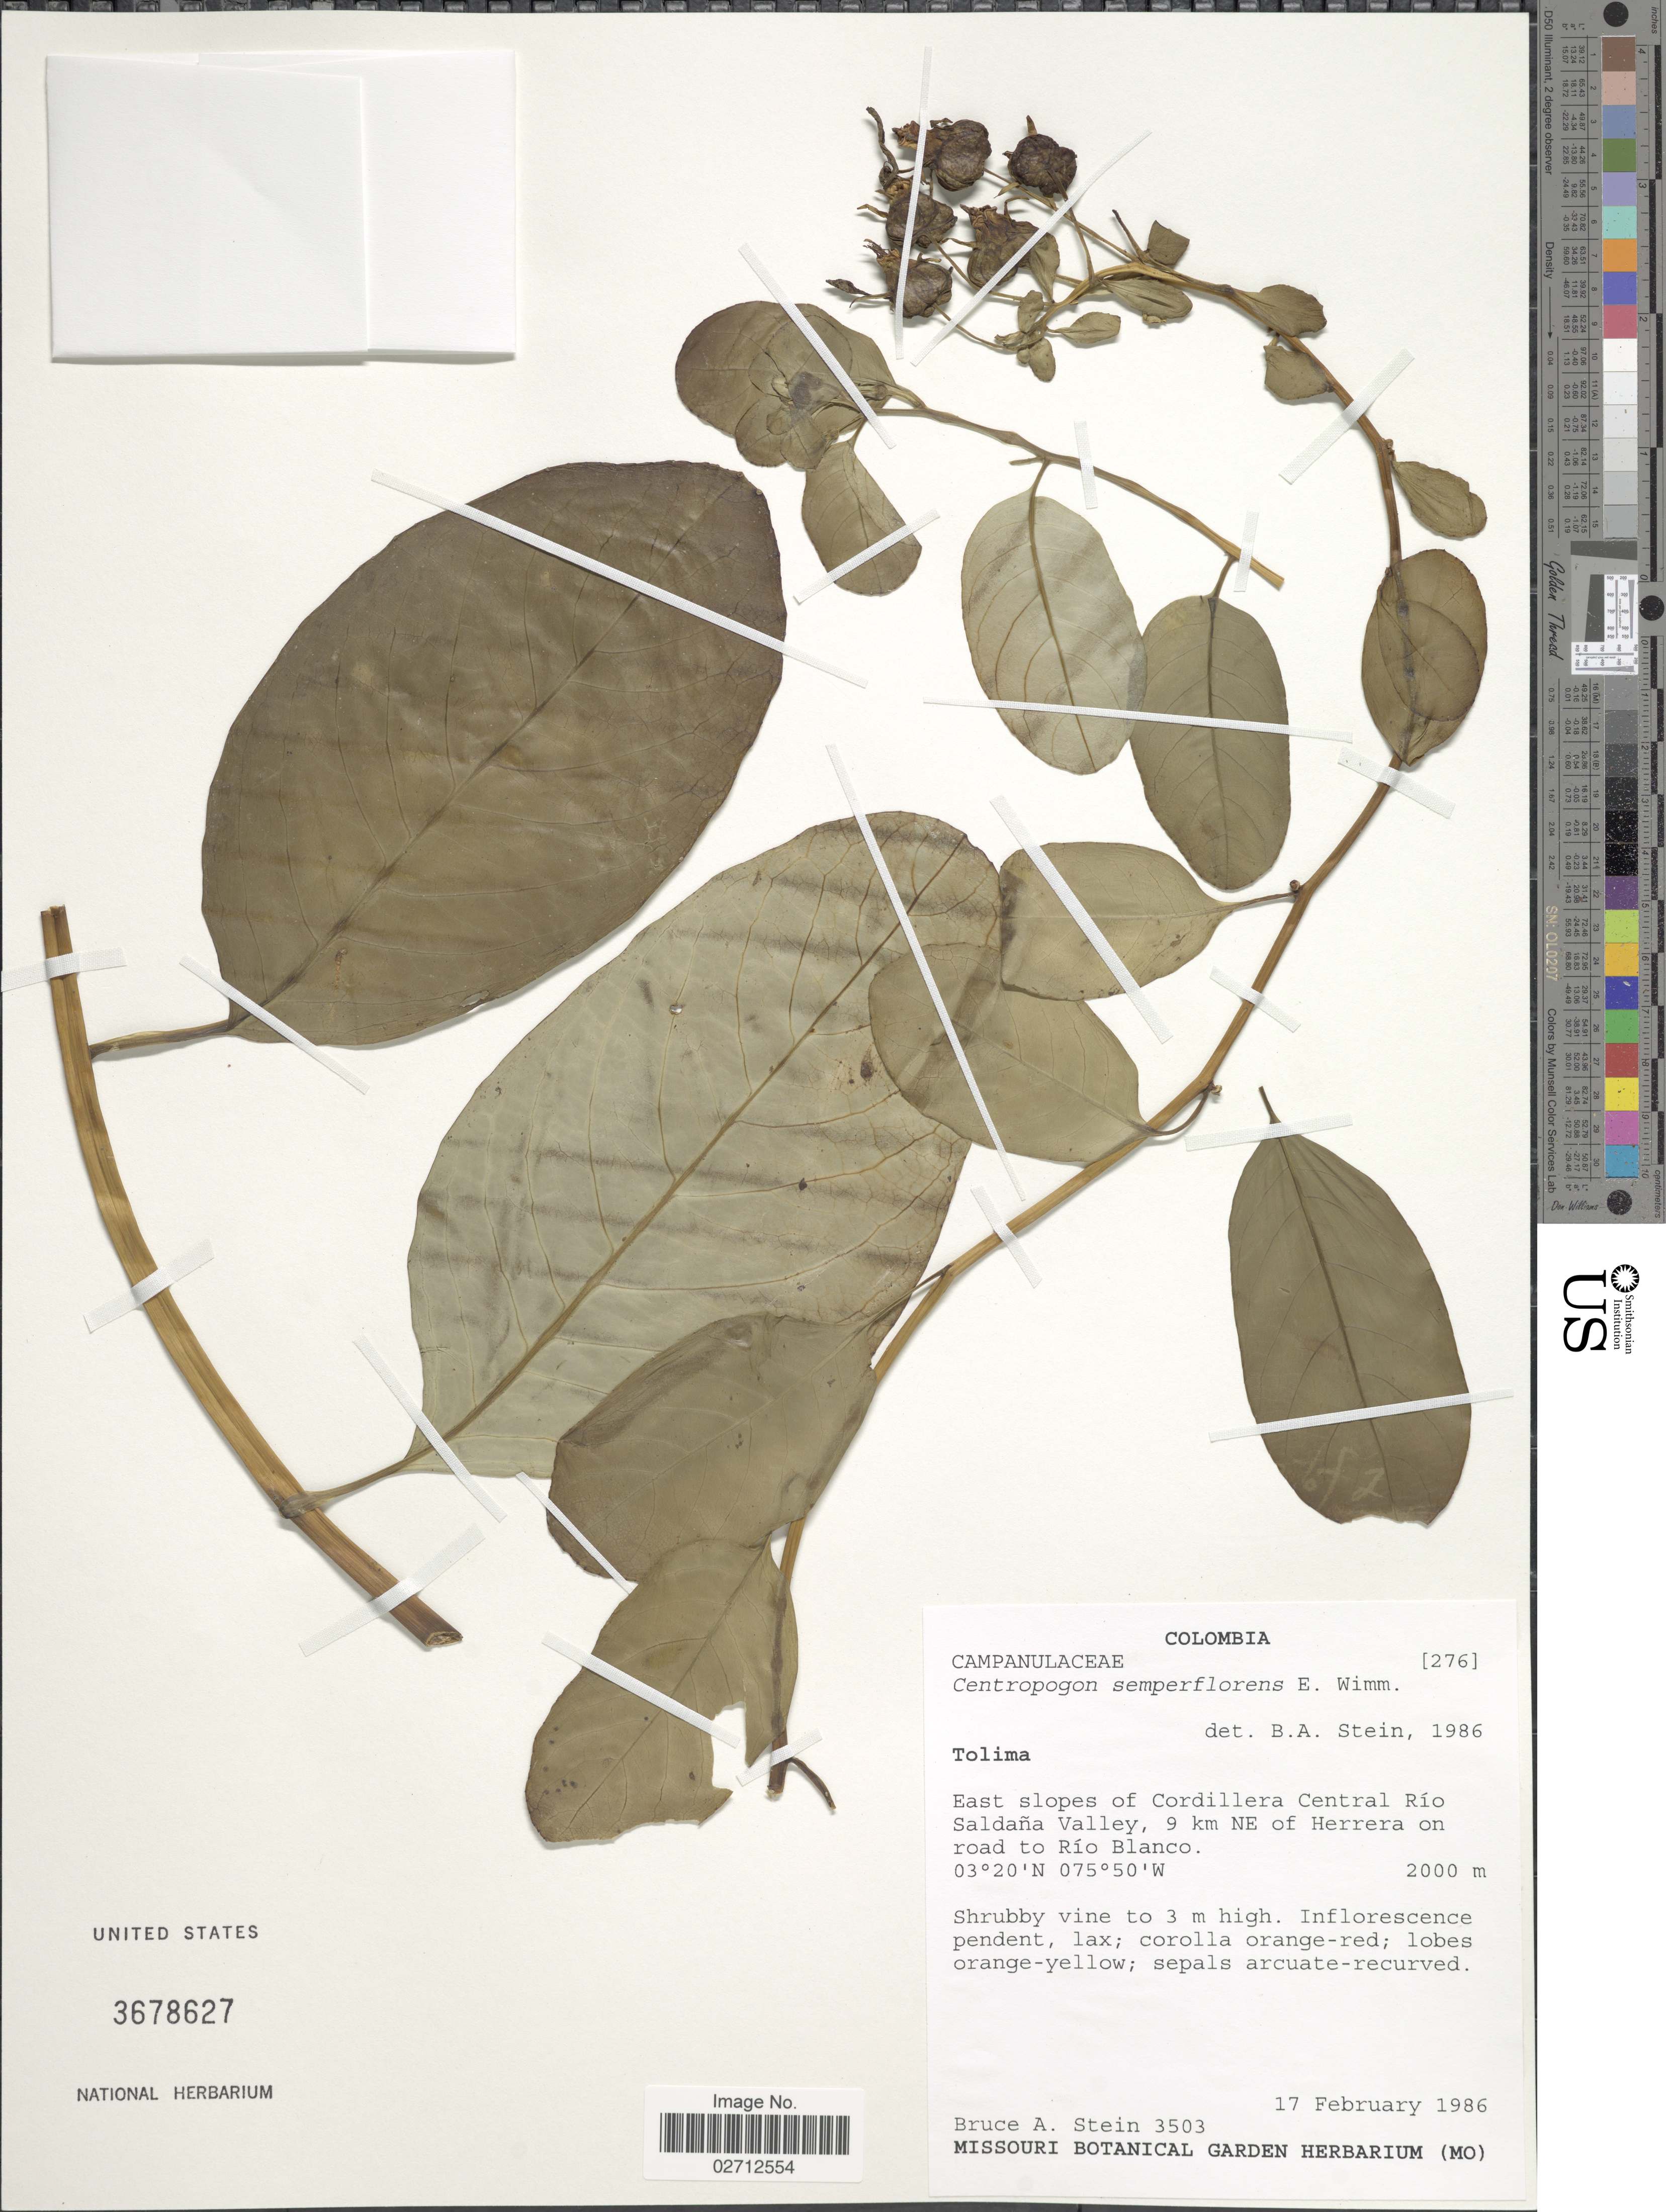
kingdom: Plantae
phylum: Tracheophyta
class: Magnoliopsida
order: Asterales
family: Campanulaceae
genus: Centropogon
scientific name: Centropogon semperflorens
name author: E. Wimm.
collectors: B. A. Stein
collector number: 3503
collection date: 1986-02-17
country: Colombia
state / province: Tolima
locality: East slopes of Cordillera Central Río Saldaña Valley, 9 km NE of Herrera on road to Río Blanco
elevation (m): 2000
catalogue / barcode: US 3678627